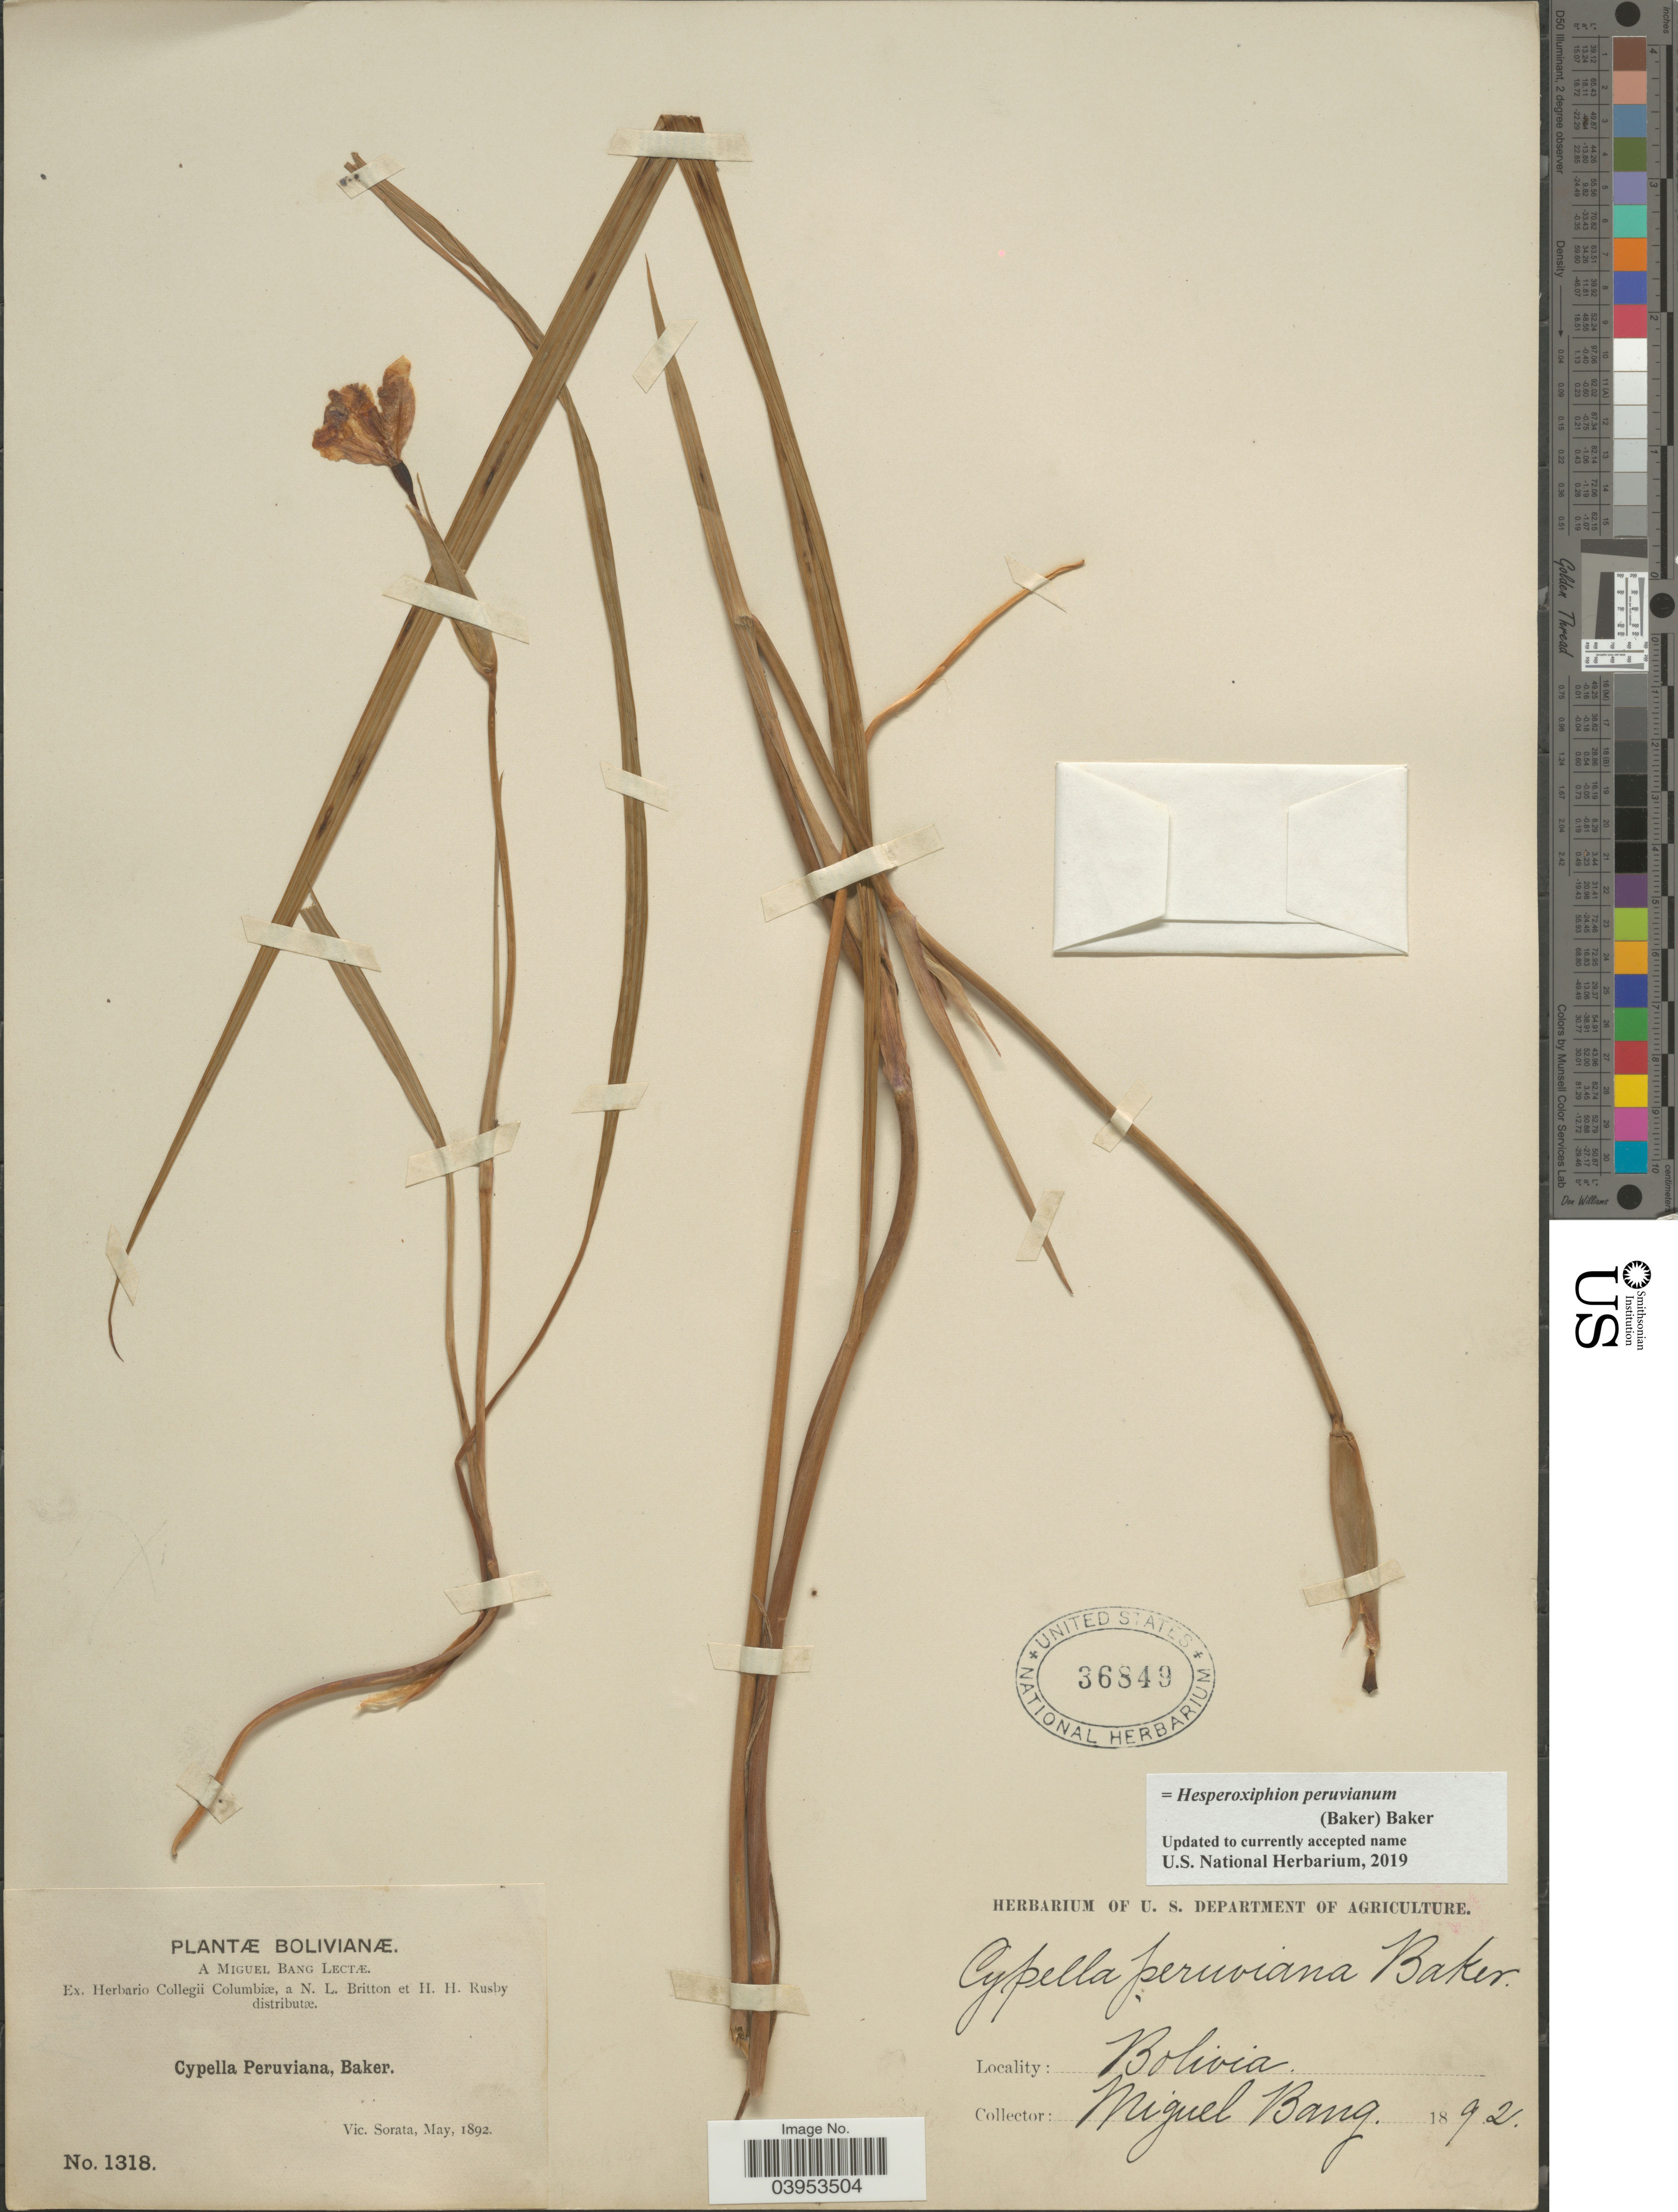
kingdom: Plantae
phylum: Tracheophyta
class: Liliopsida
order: Asparagales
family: Iridaceae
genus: Hesperoxiphion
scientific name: Hesperoxiphion peruvianum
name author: Baker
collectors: M. Bang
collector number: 1318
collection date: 1892-05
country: Bolivia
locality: Vic. Sorata.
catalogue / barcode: US 36849